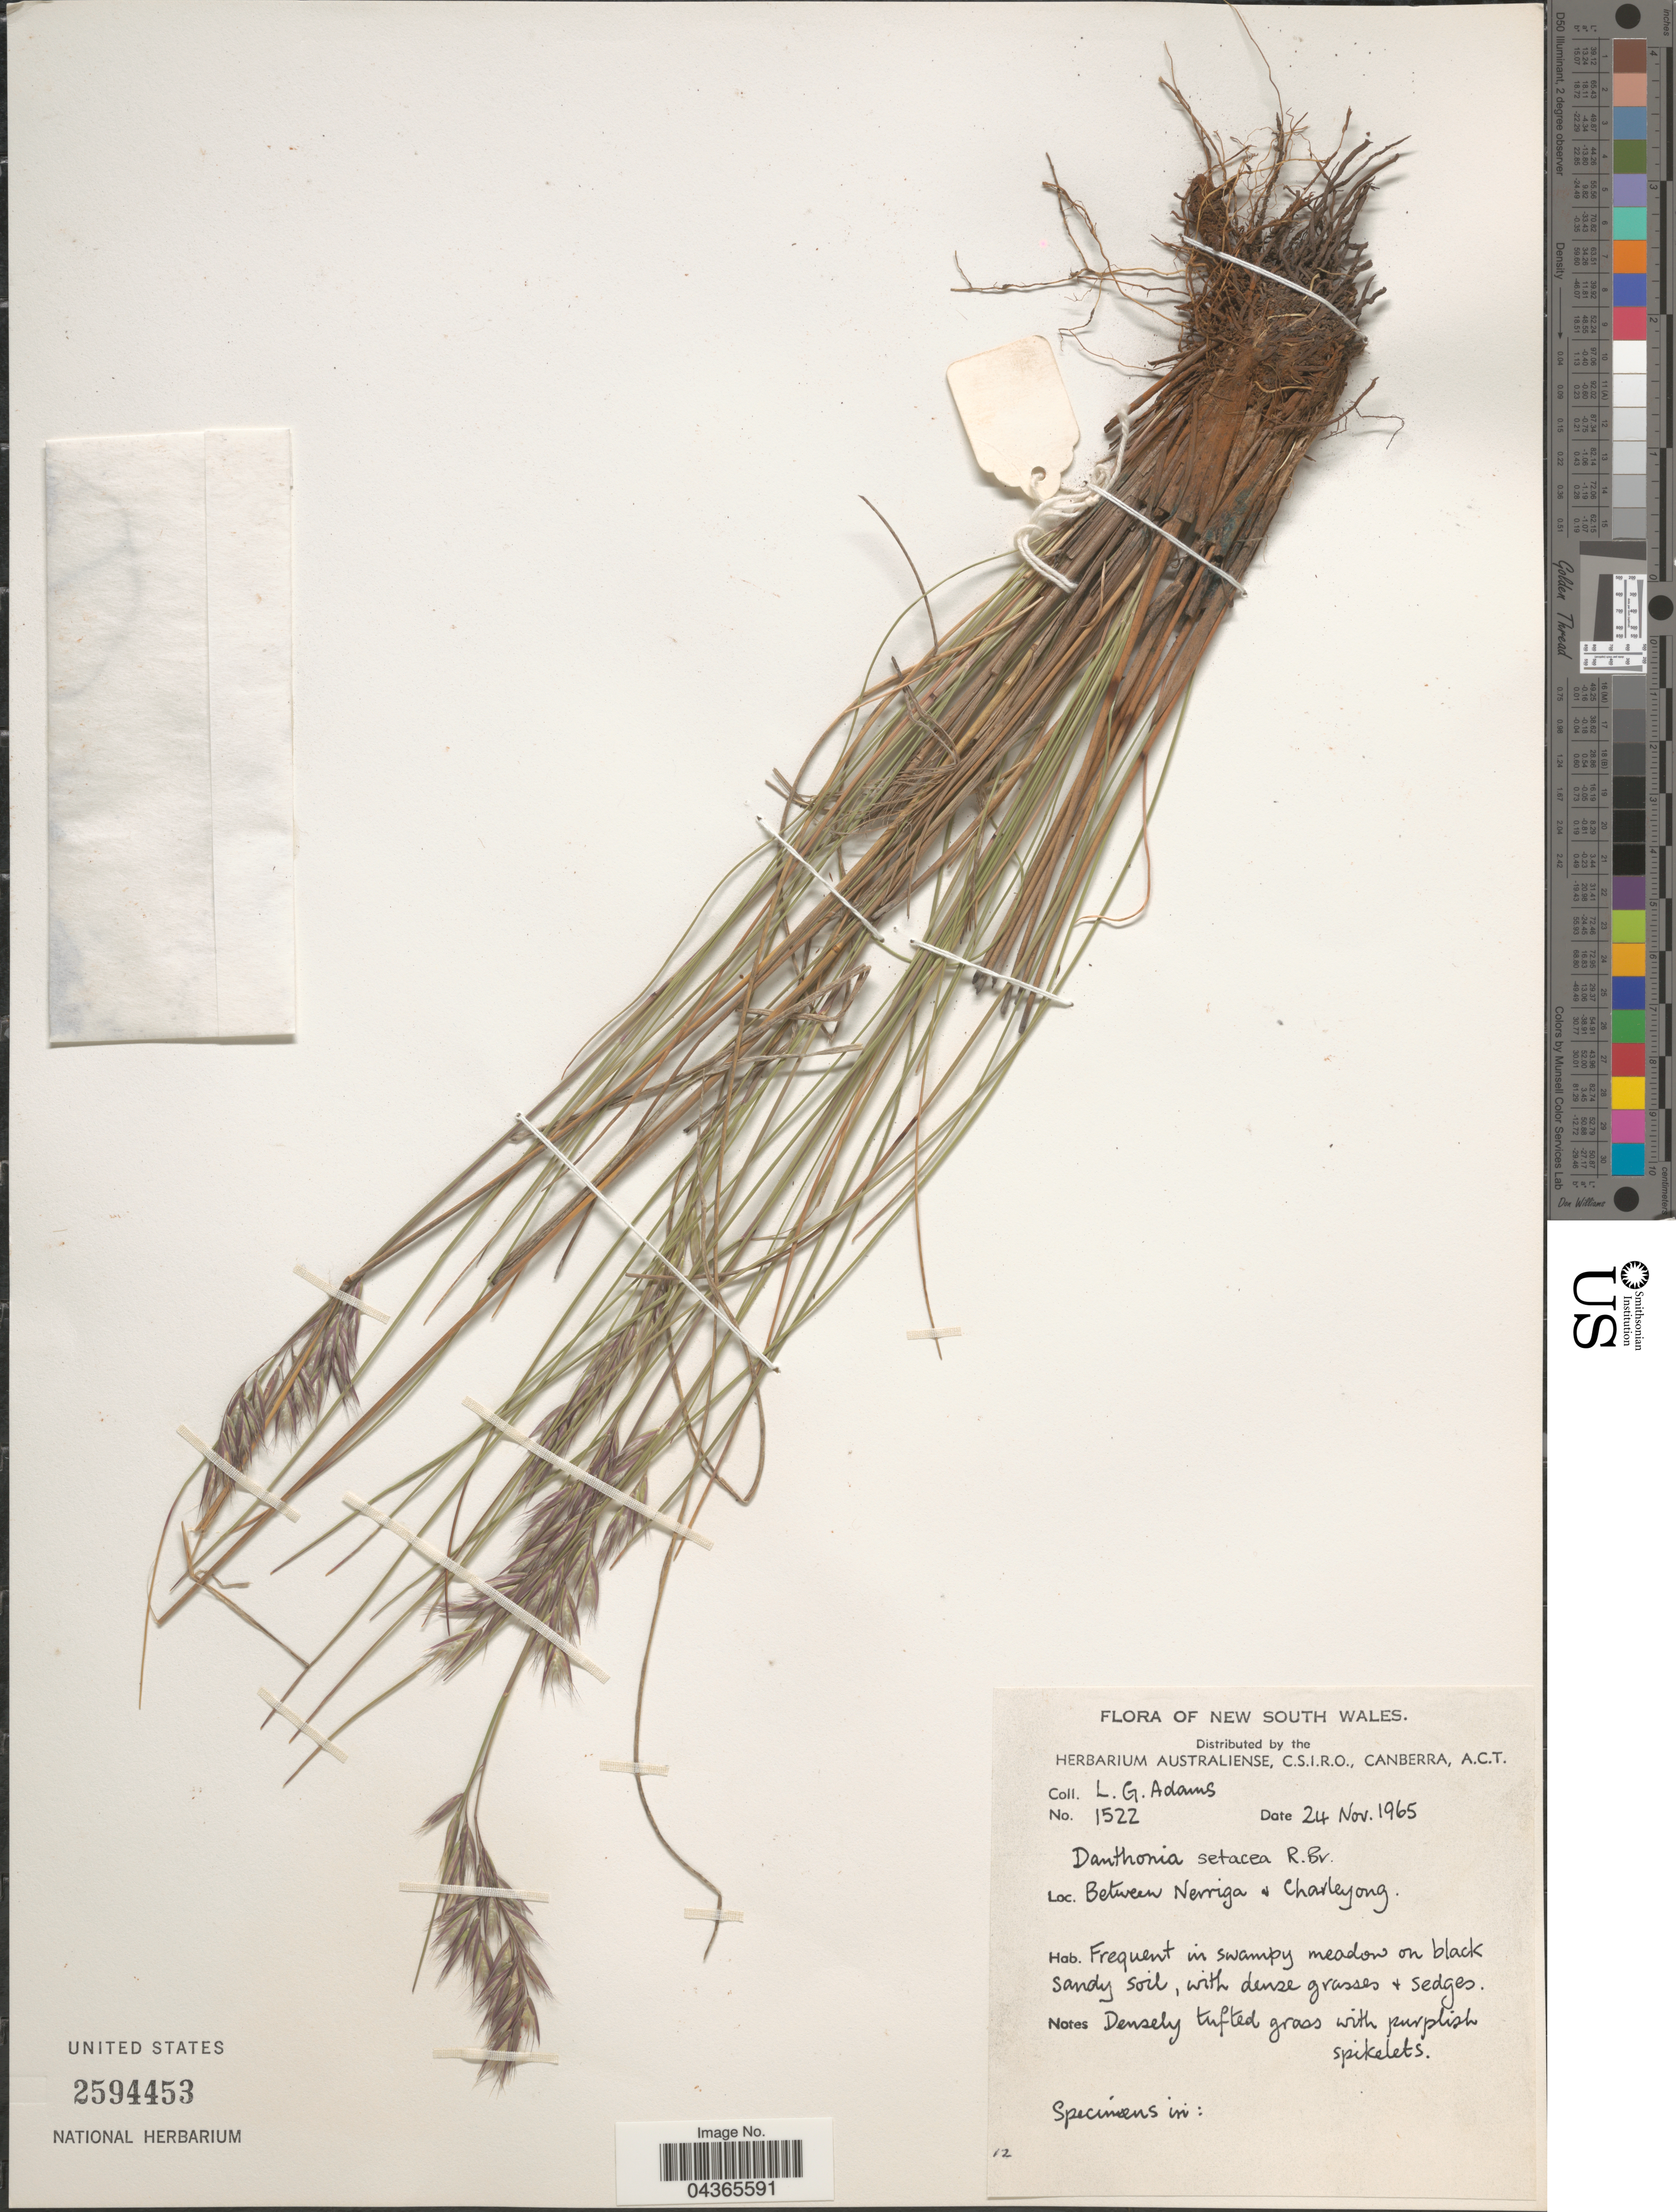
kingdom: Plantae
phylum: Tracheophyta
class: Liliopsida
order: Poales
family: Poaceae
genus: Rytidosperma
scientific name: Rytidosperma setaceum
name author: (R. Br.) Connor & Edgar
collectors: L. G. Adams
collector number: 1522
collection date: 1965-11-24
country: Australia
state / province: New South Wales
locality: Between Nerriga & Charleyong.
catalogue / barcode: US 2594453